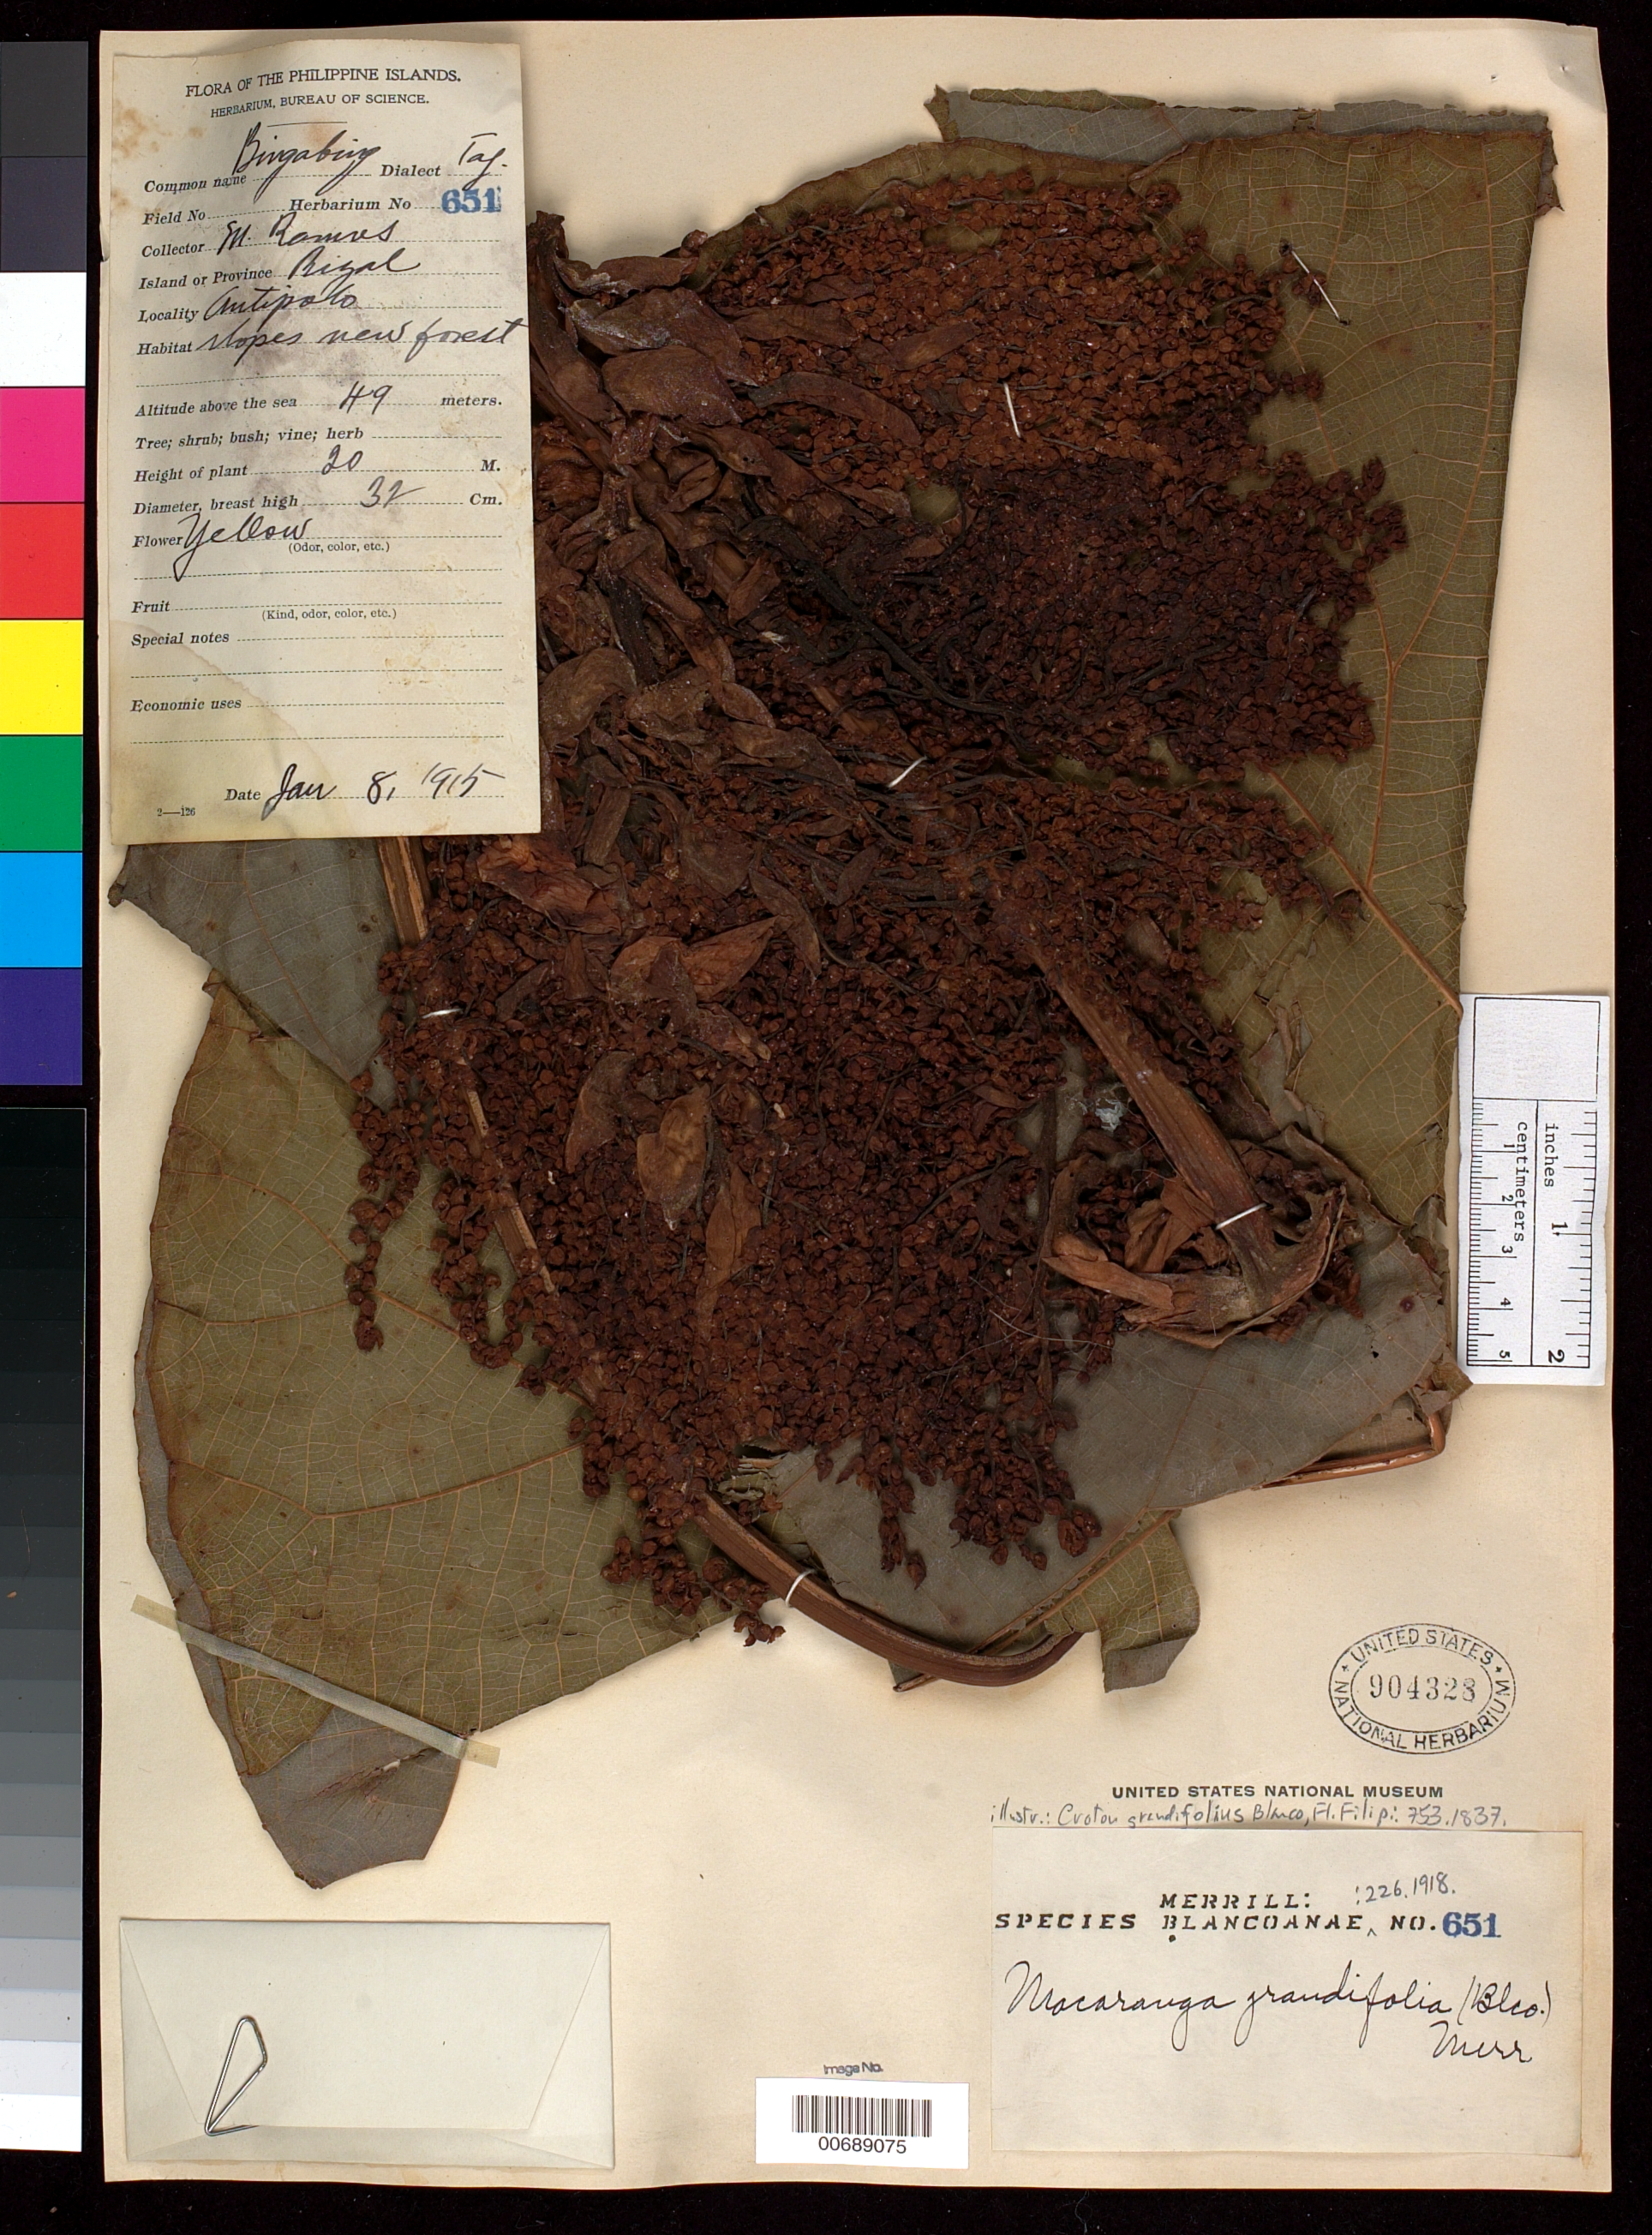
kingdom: Plantae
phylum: Tracheophyta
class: Magnoliopsida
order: Malpighiales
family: Euphorbiaceae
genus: Macaranga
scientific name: Macaranga grandifolia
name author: (Blanco) Merr.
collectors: M. Ramos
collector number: Sp. Blancoan. 0651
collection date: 1915-01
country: Philippines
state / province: Calabarzon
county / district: Rizal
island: Luzon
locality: Antipolo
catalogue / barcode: US 904328